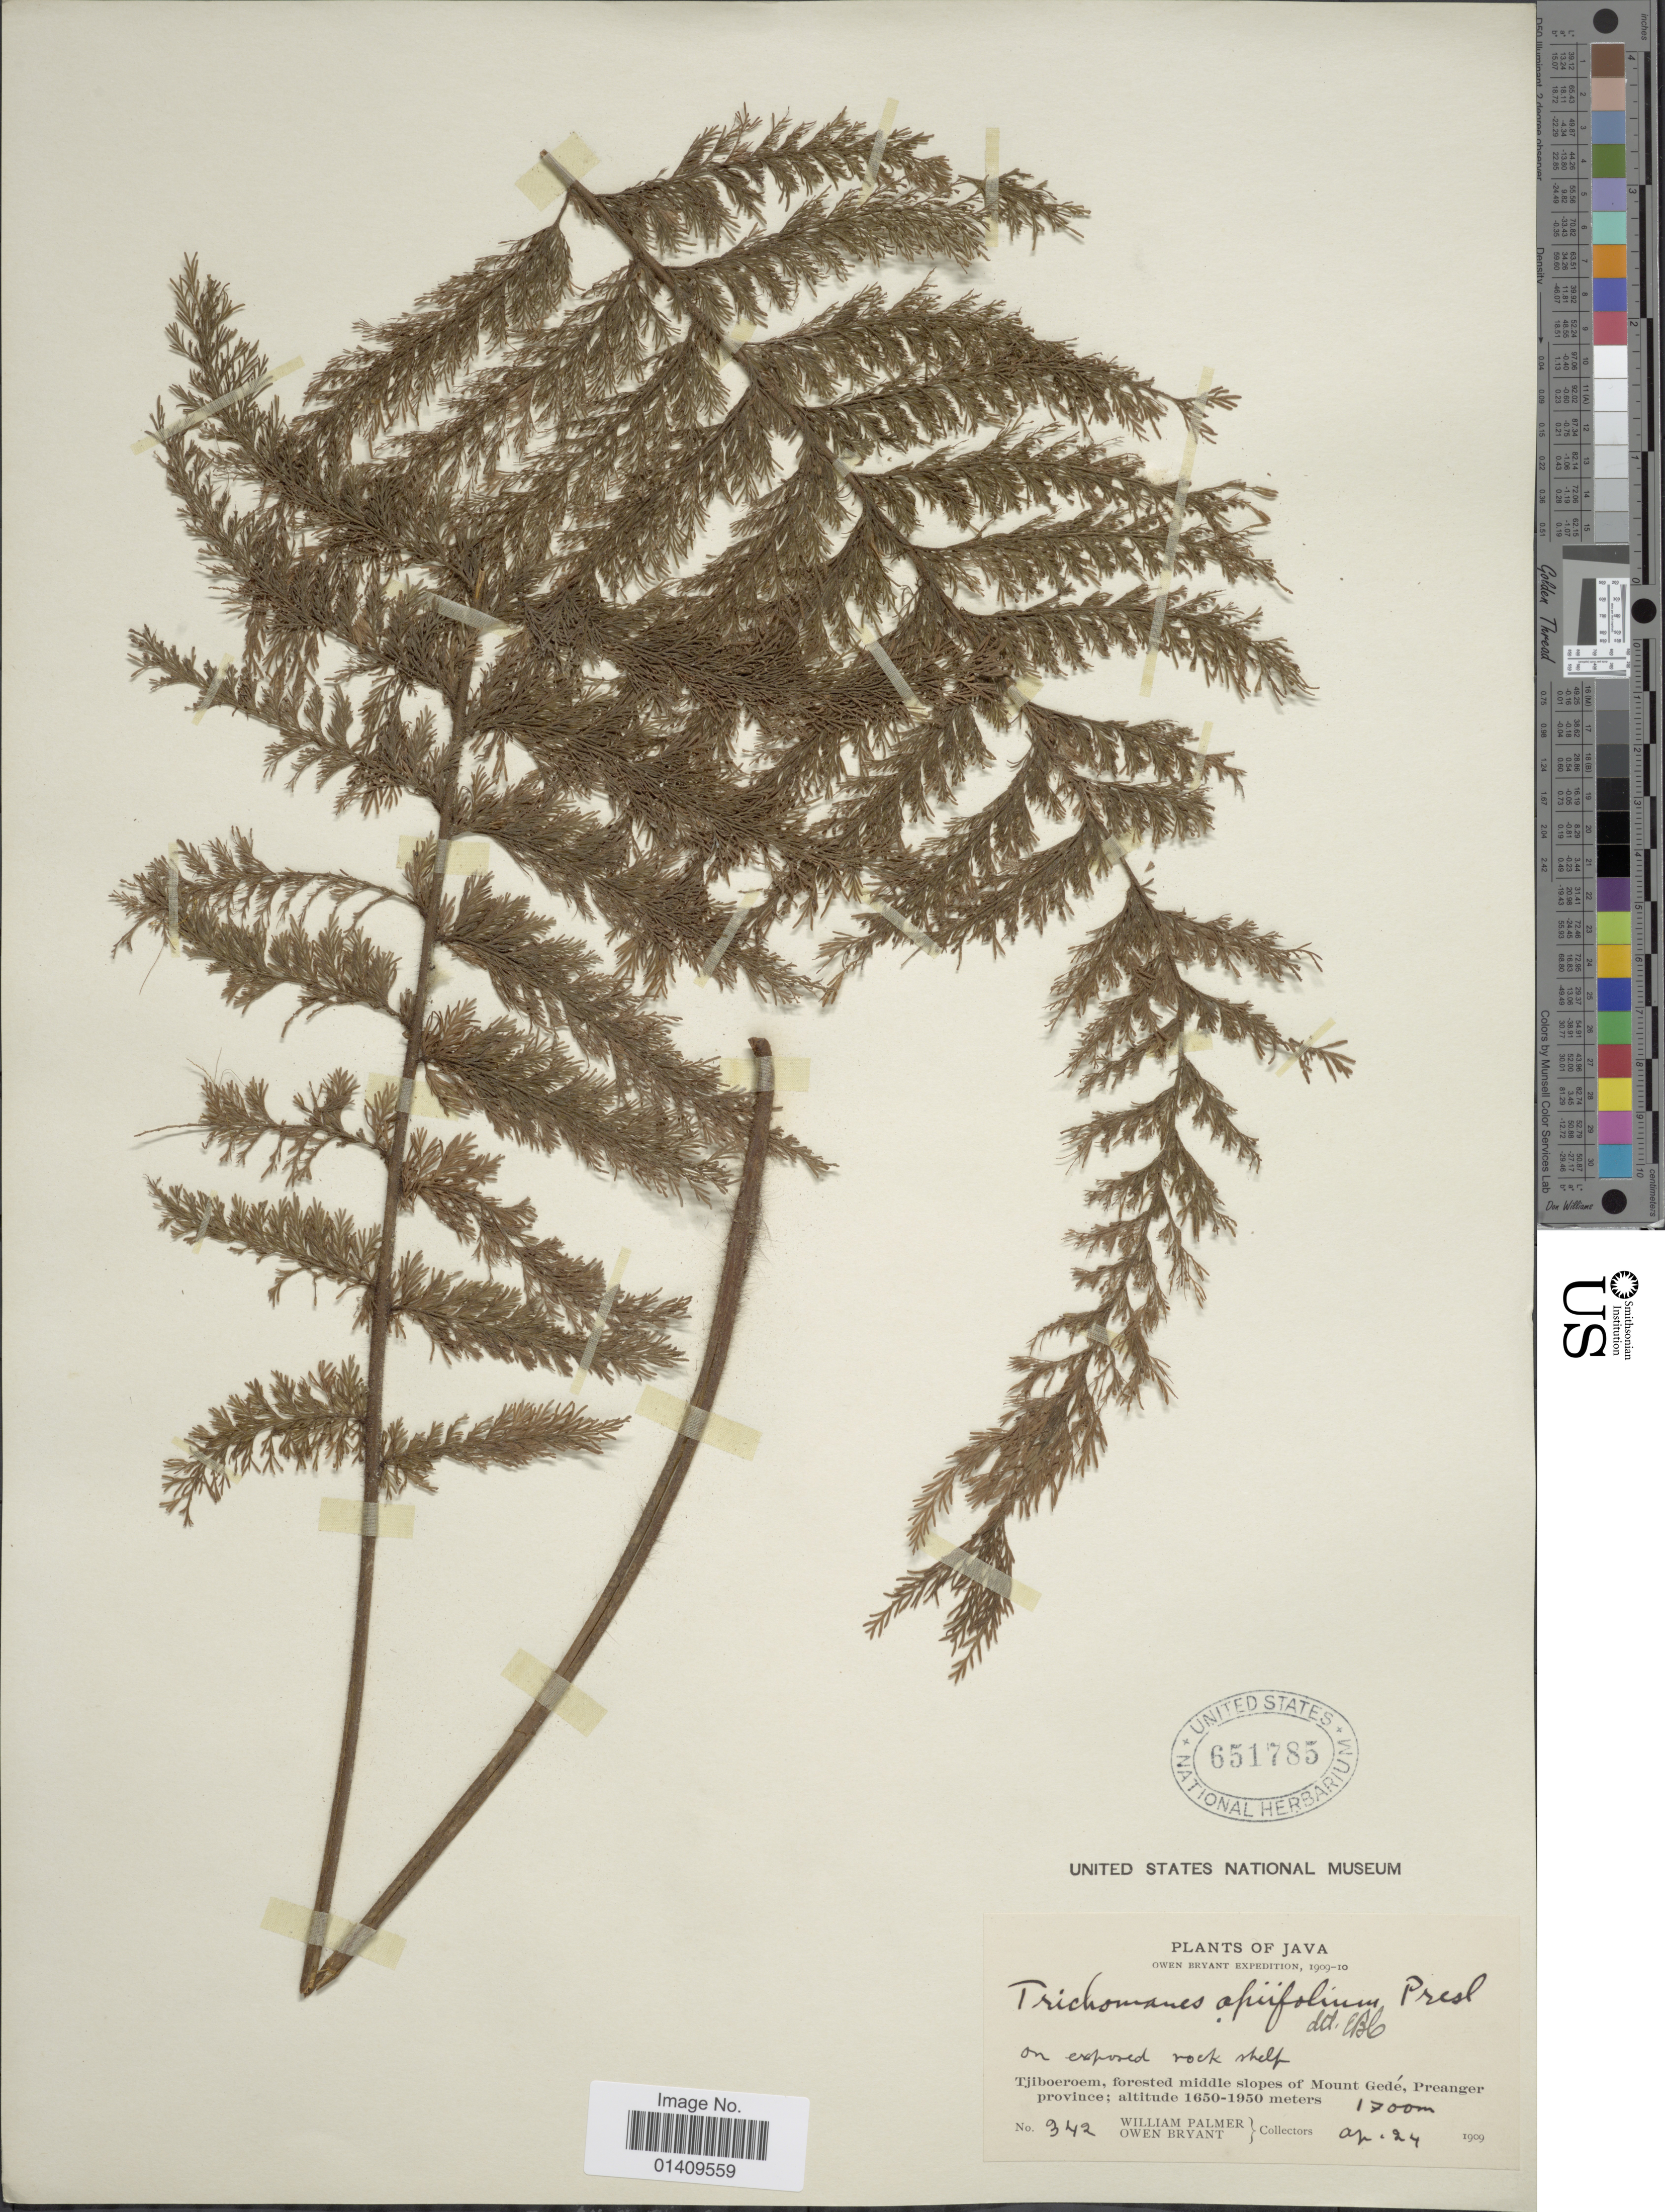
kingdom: Plantae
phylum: Tracheophyta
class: Polypodiopsida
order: Hymenophyllales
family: Hymenophyllaceae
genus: Callistopteris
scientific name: Callistopteris apiifolia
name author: (C. Presl) Copel.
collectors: W. Palmer & O. Bryant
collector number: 342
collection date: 1909-04-24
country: Indonesia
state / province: Java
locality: Tjiboeroem forested middle slopes of Mount Gedé Preanger province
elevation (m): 1650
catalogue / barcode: US 651785